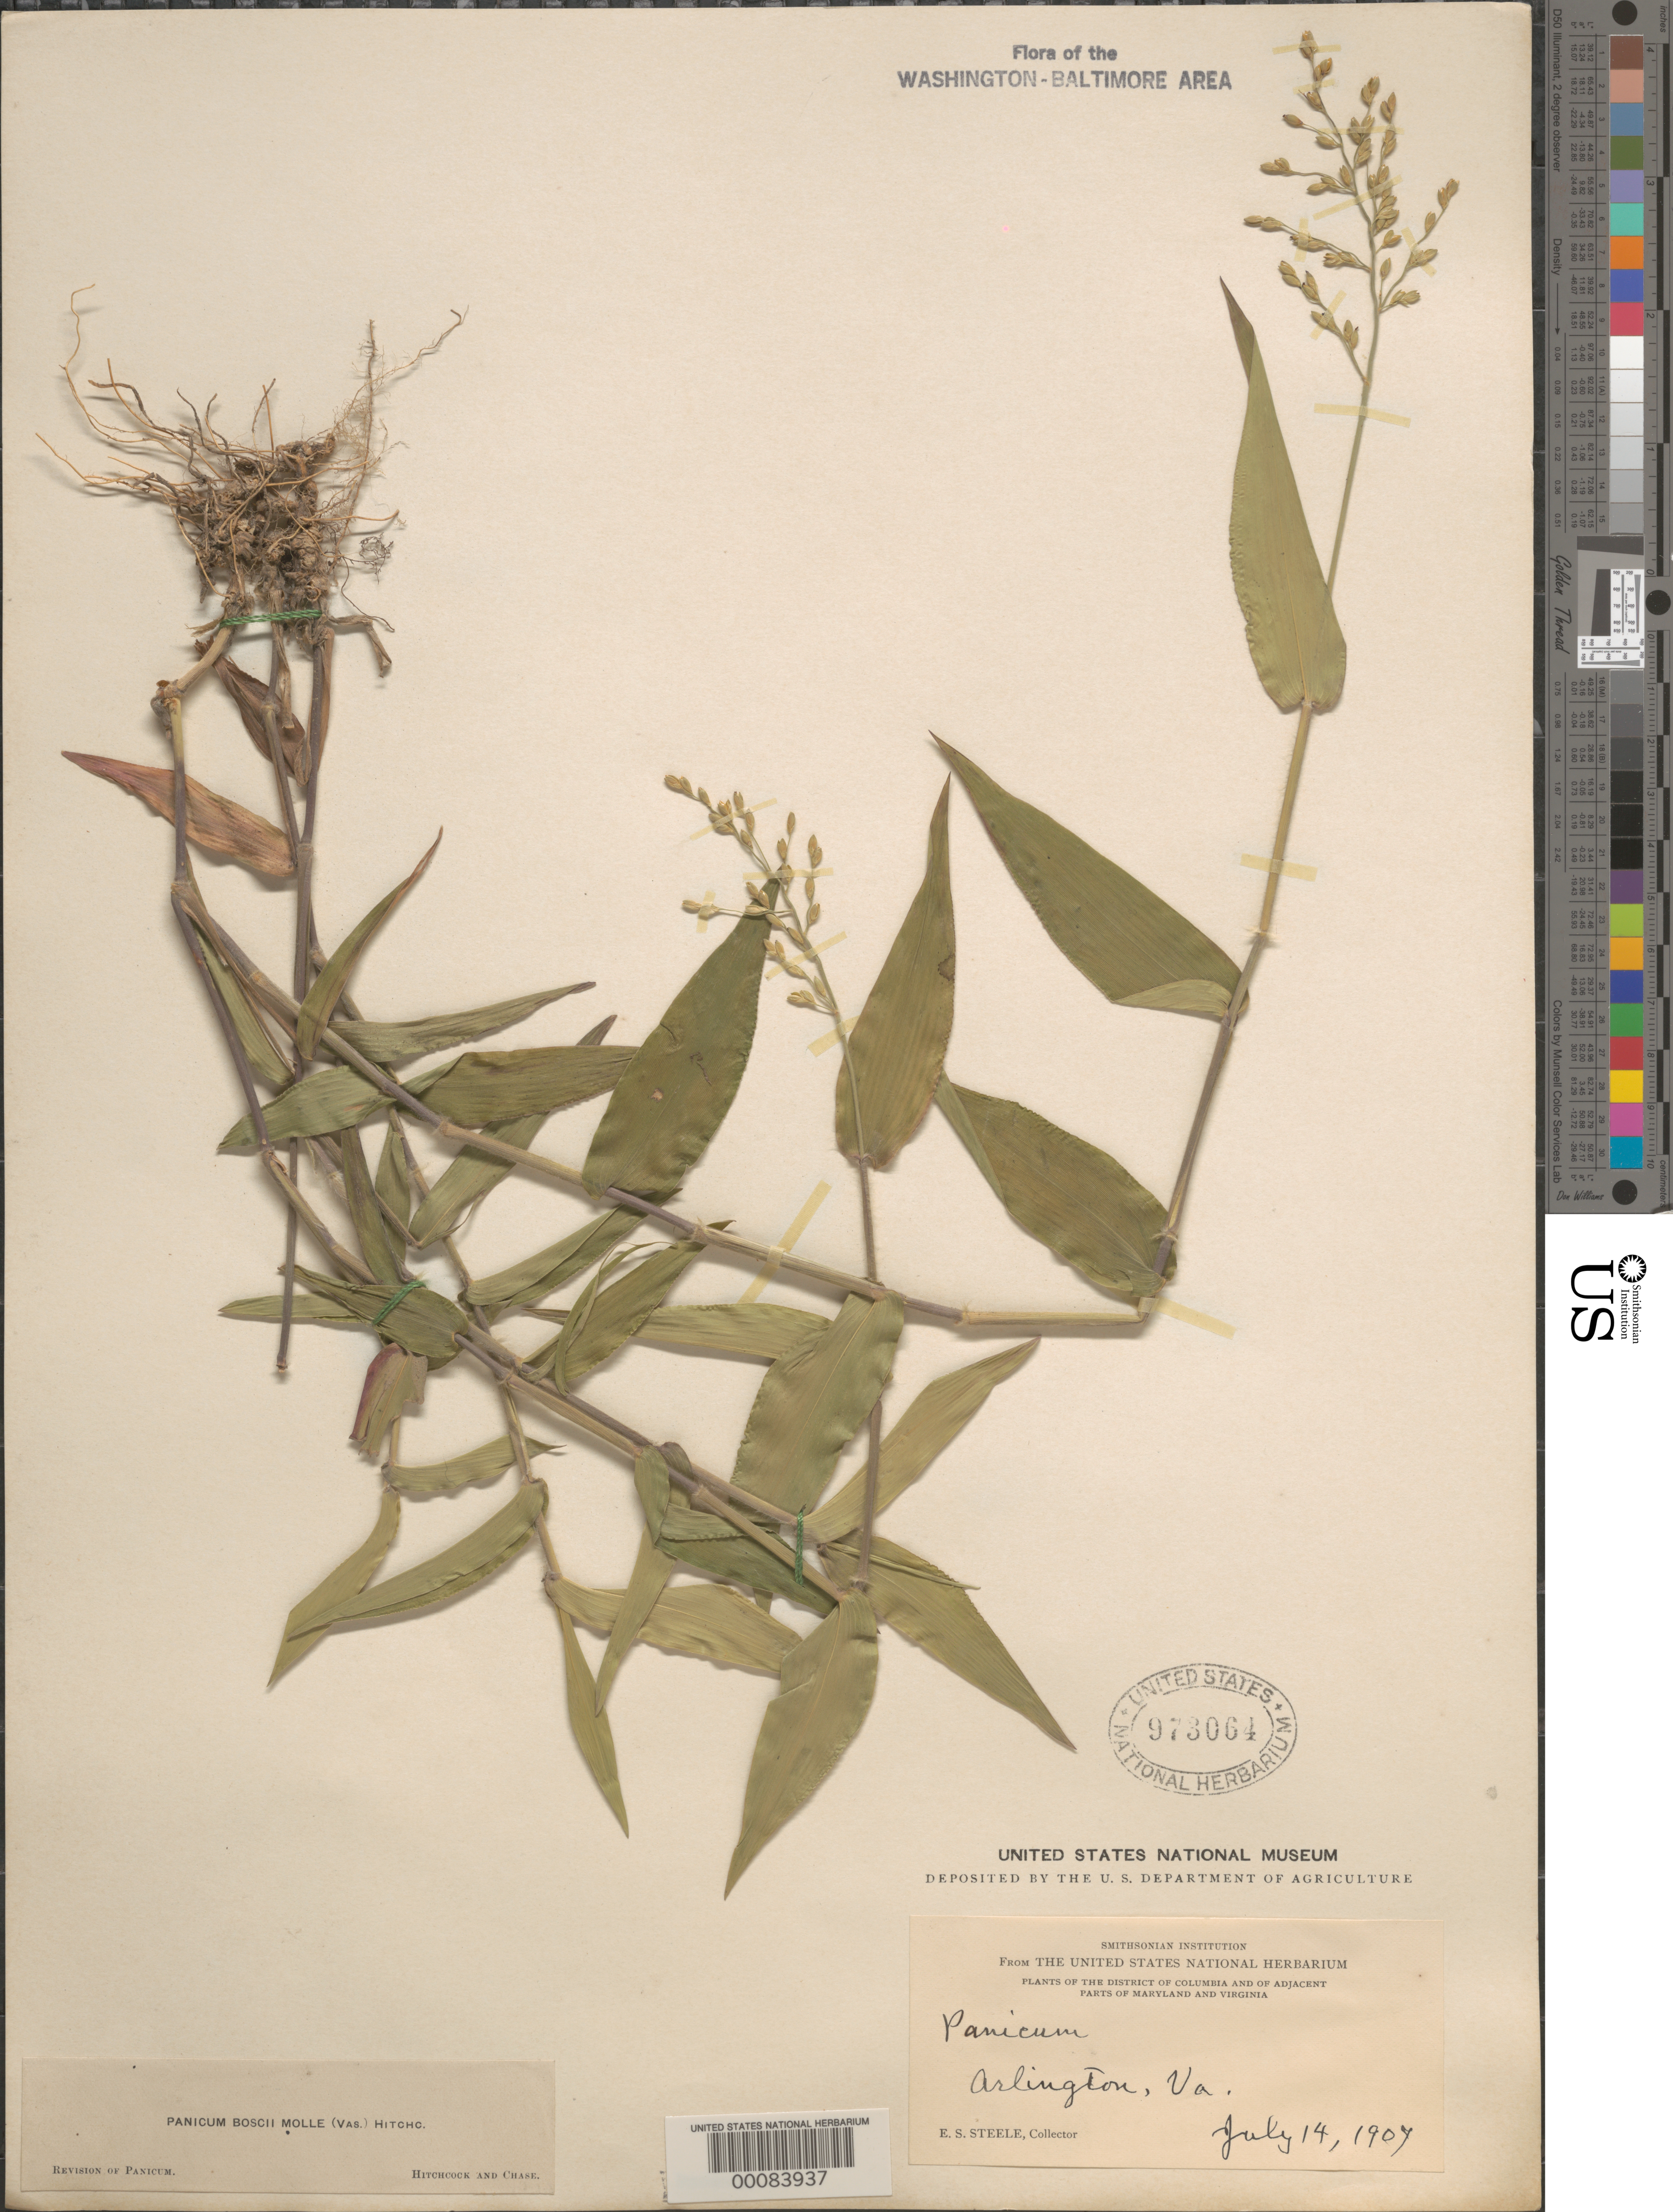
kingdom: Plantae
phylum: Tracheophyta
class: Liliopsida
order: Poales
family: Poaceae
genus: Dichanthelium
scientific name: Dichanthelium boscii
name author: (Poir.) Gould & C.A. Clark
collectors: E. Steele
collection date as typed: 14 Jul 1907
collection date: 1907-07-14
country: United States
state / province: Virginia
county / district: Arlington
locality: Arlington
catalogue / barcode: US 973064